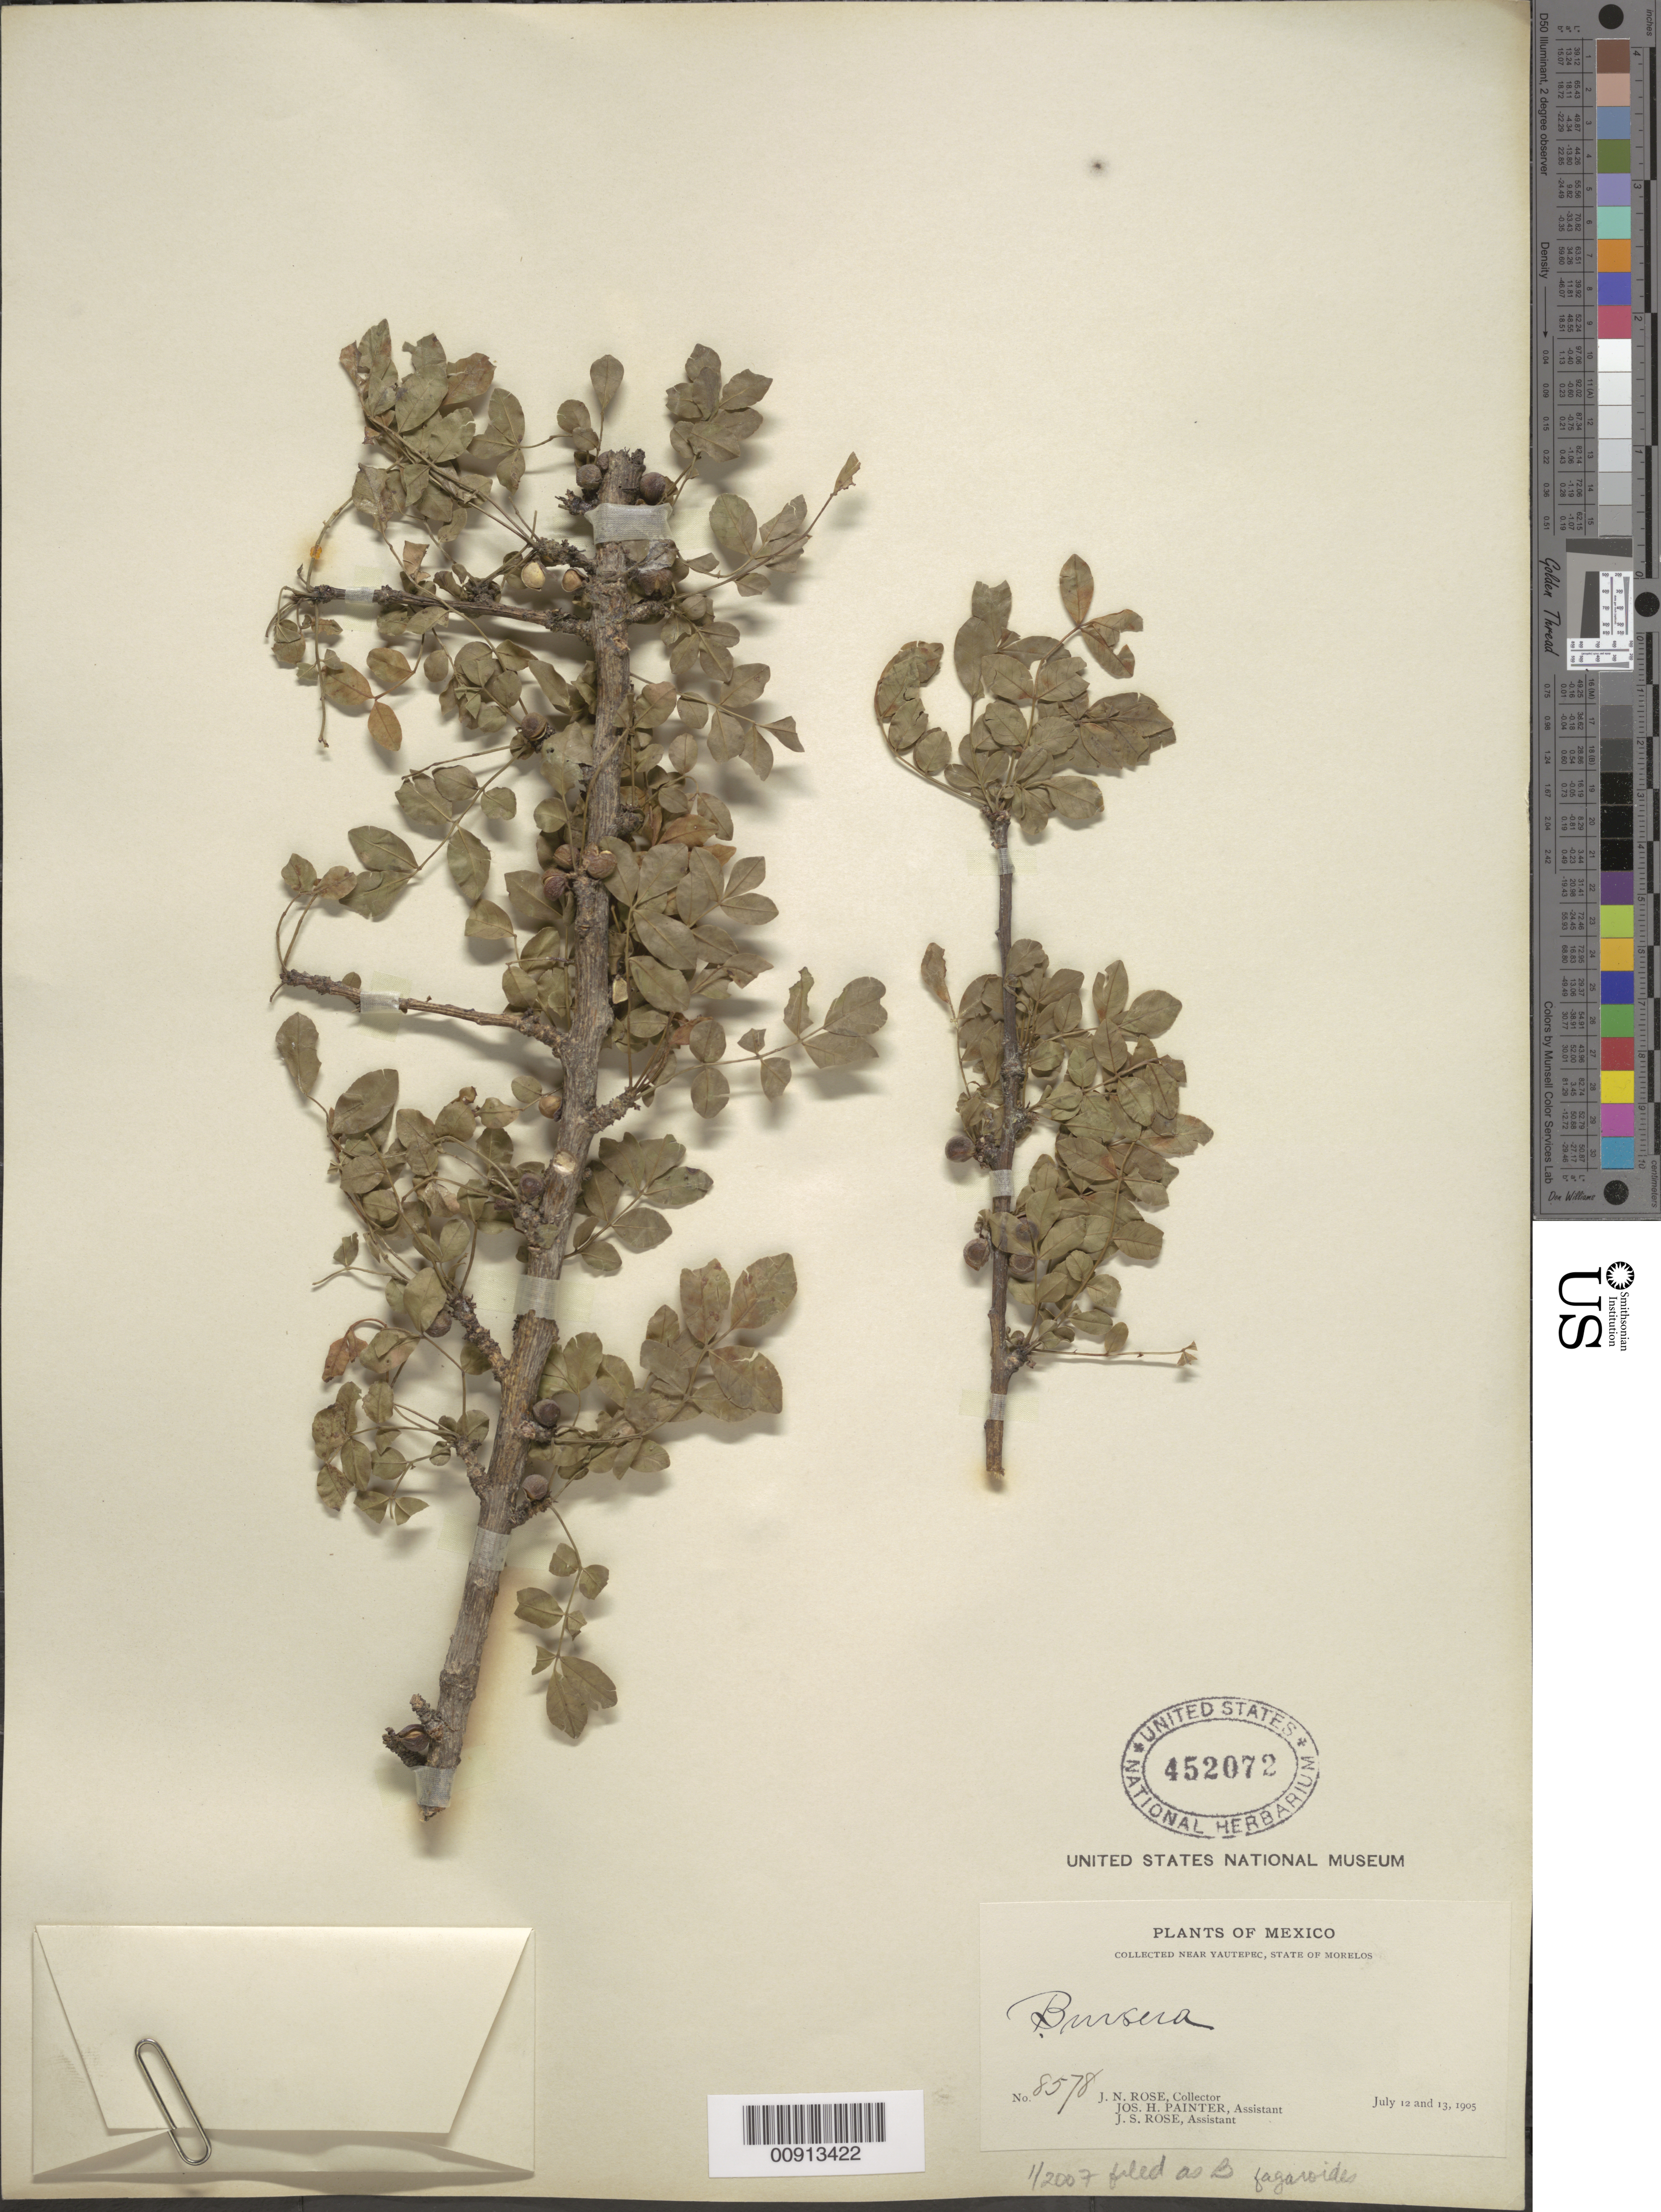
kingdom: Plantae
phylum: Tracheophyta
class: Magnoliopsida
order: Sapindales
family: Burseraceae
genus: Bursera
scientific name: Bursera inaguensis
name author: Britton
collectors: J. N. Rose, J. H. Painter & J. S. Rose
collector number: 8578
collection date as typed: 12 Jul 1905 to 13 Jul 1905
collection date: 1905-07-12/1905-07-13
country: Mexico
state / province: Morelos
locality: Near Yautepec, State of Morelos.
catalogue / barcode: US 452072